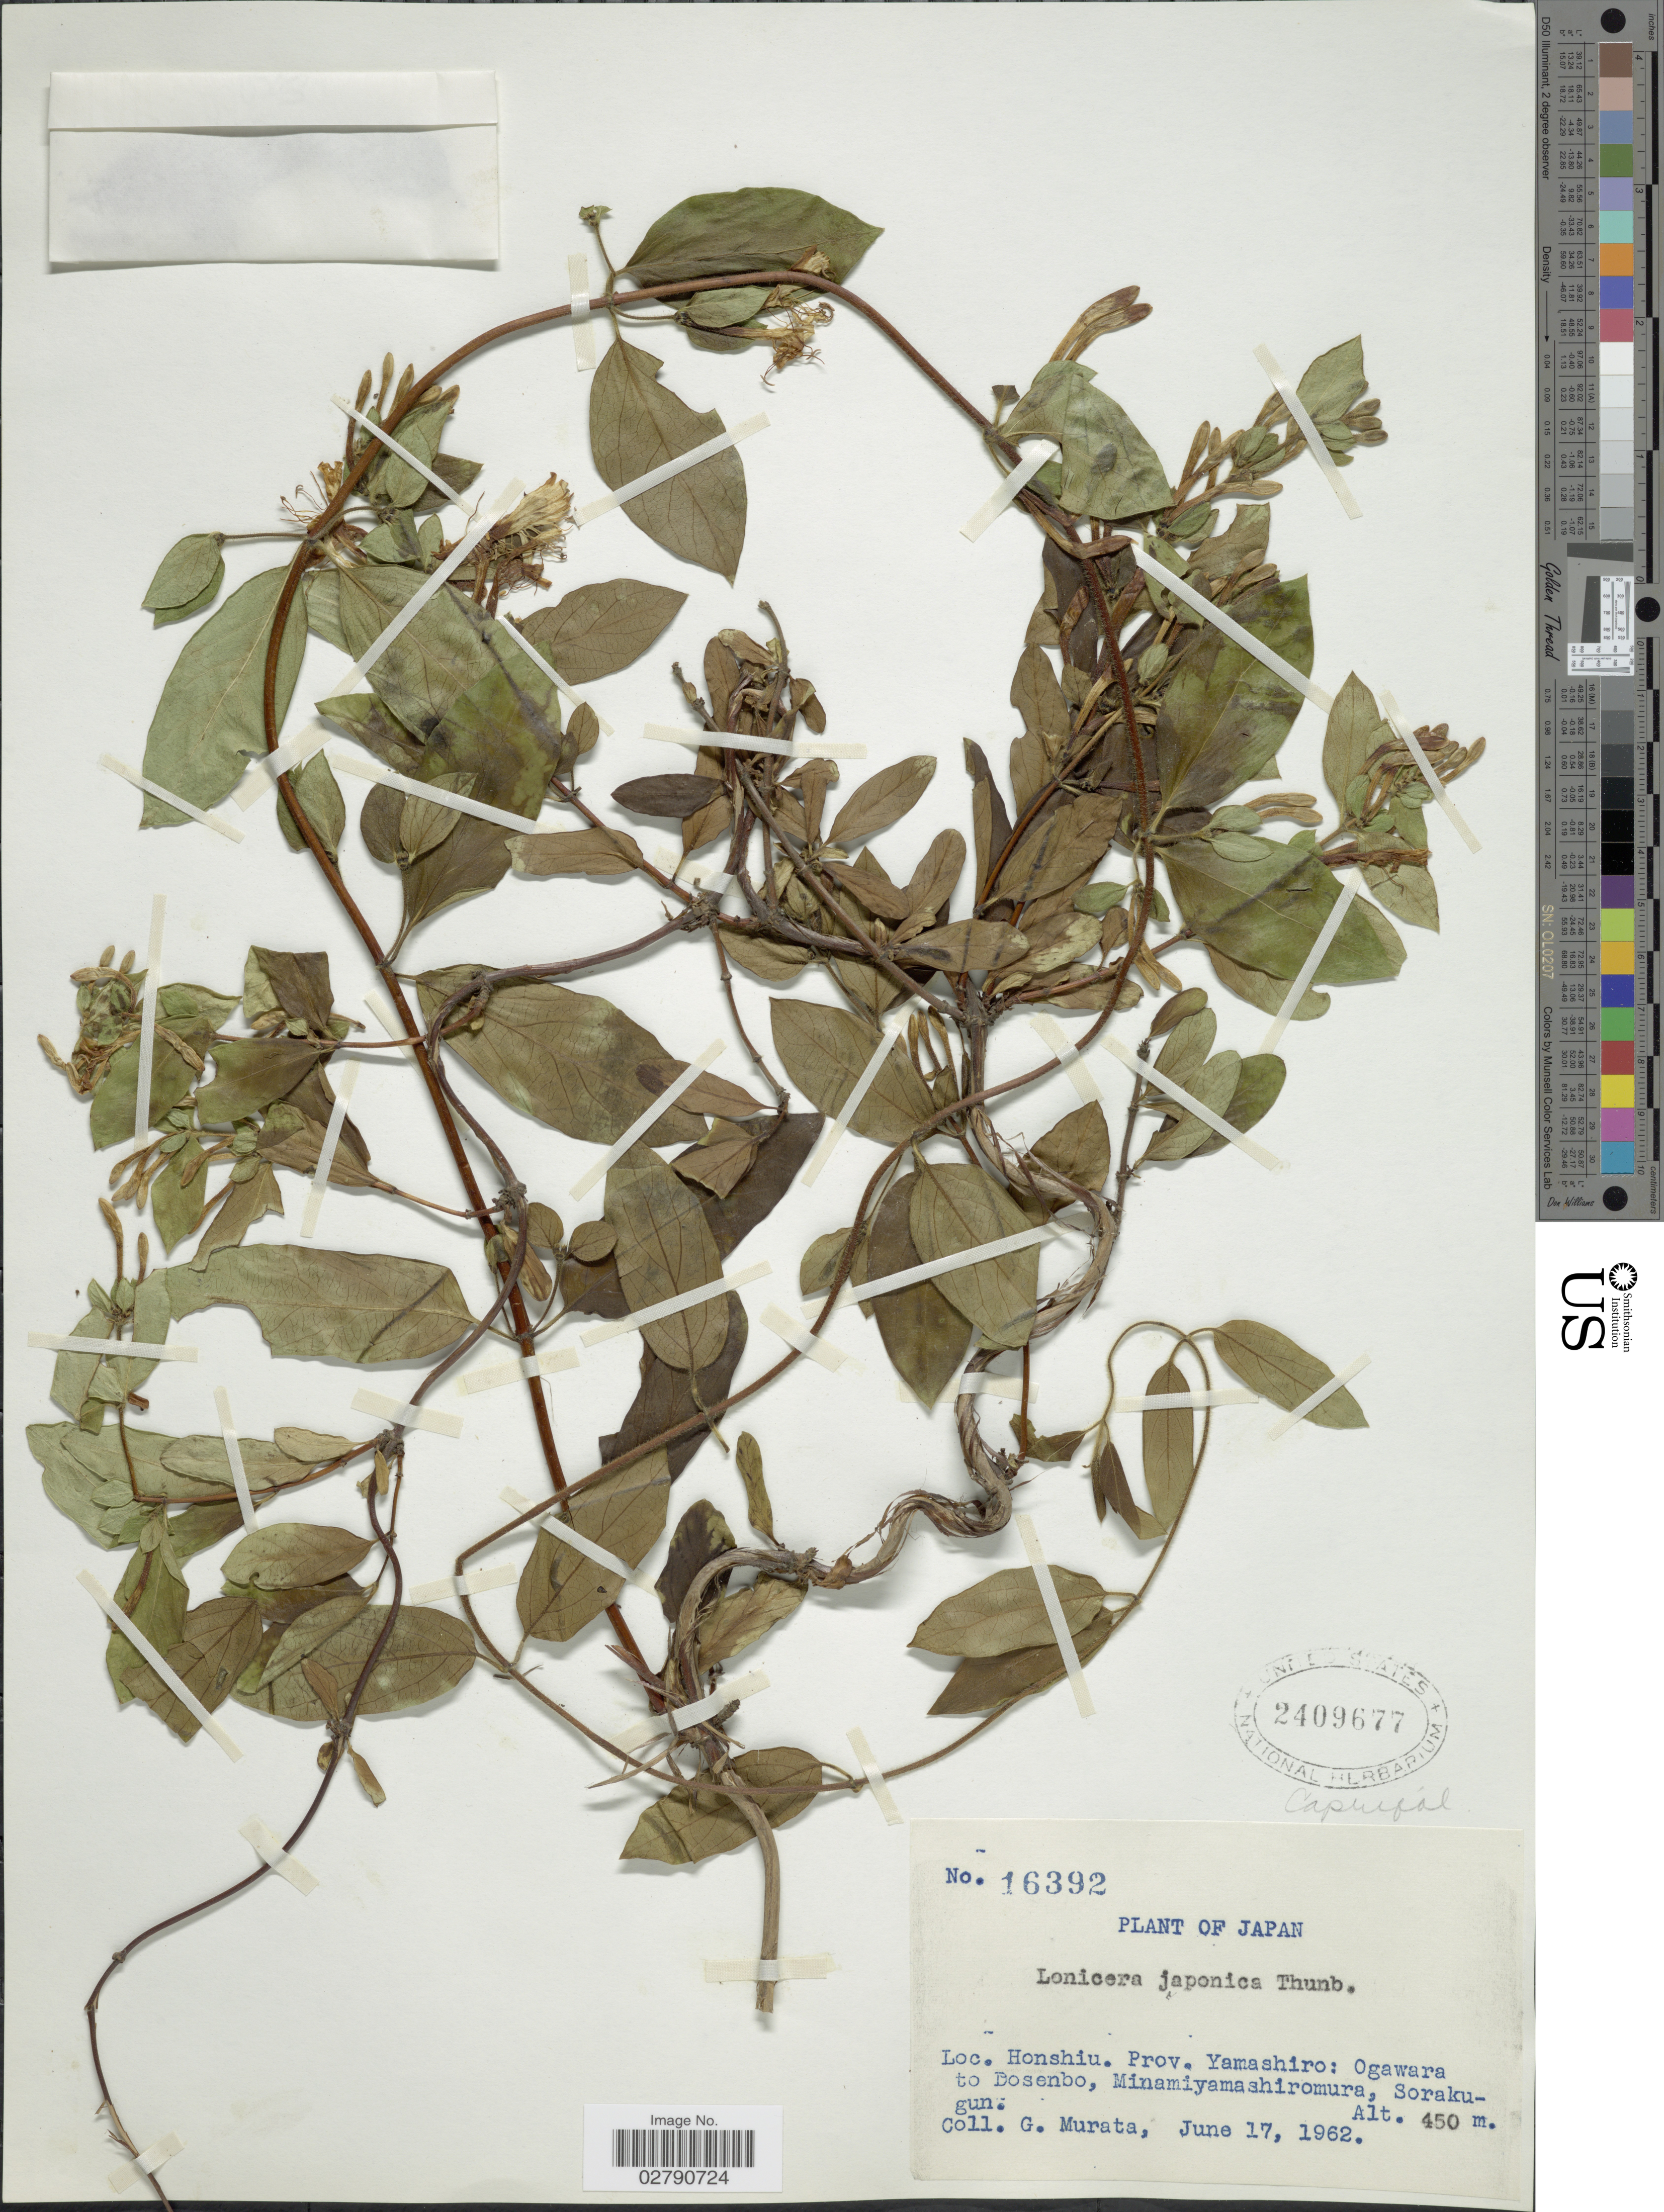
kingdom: Plantae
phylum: Tracheophyta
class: Magnoliopsida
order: Dipsacales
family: Caprifoliaceae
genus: Lonicera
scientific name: Lonicera japonica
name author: Thunb.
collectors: G. Murata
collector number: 16392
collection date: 1962-06-17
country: Japan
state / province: Kyoto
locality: Honshiu. Prov. Yamashiro: Ogawara to Dosenbo, Minamiyamashiromura, Soraku-gun.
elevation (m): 450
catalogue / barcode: US 2409677